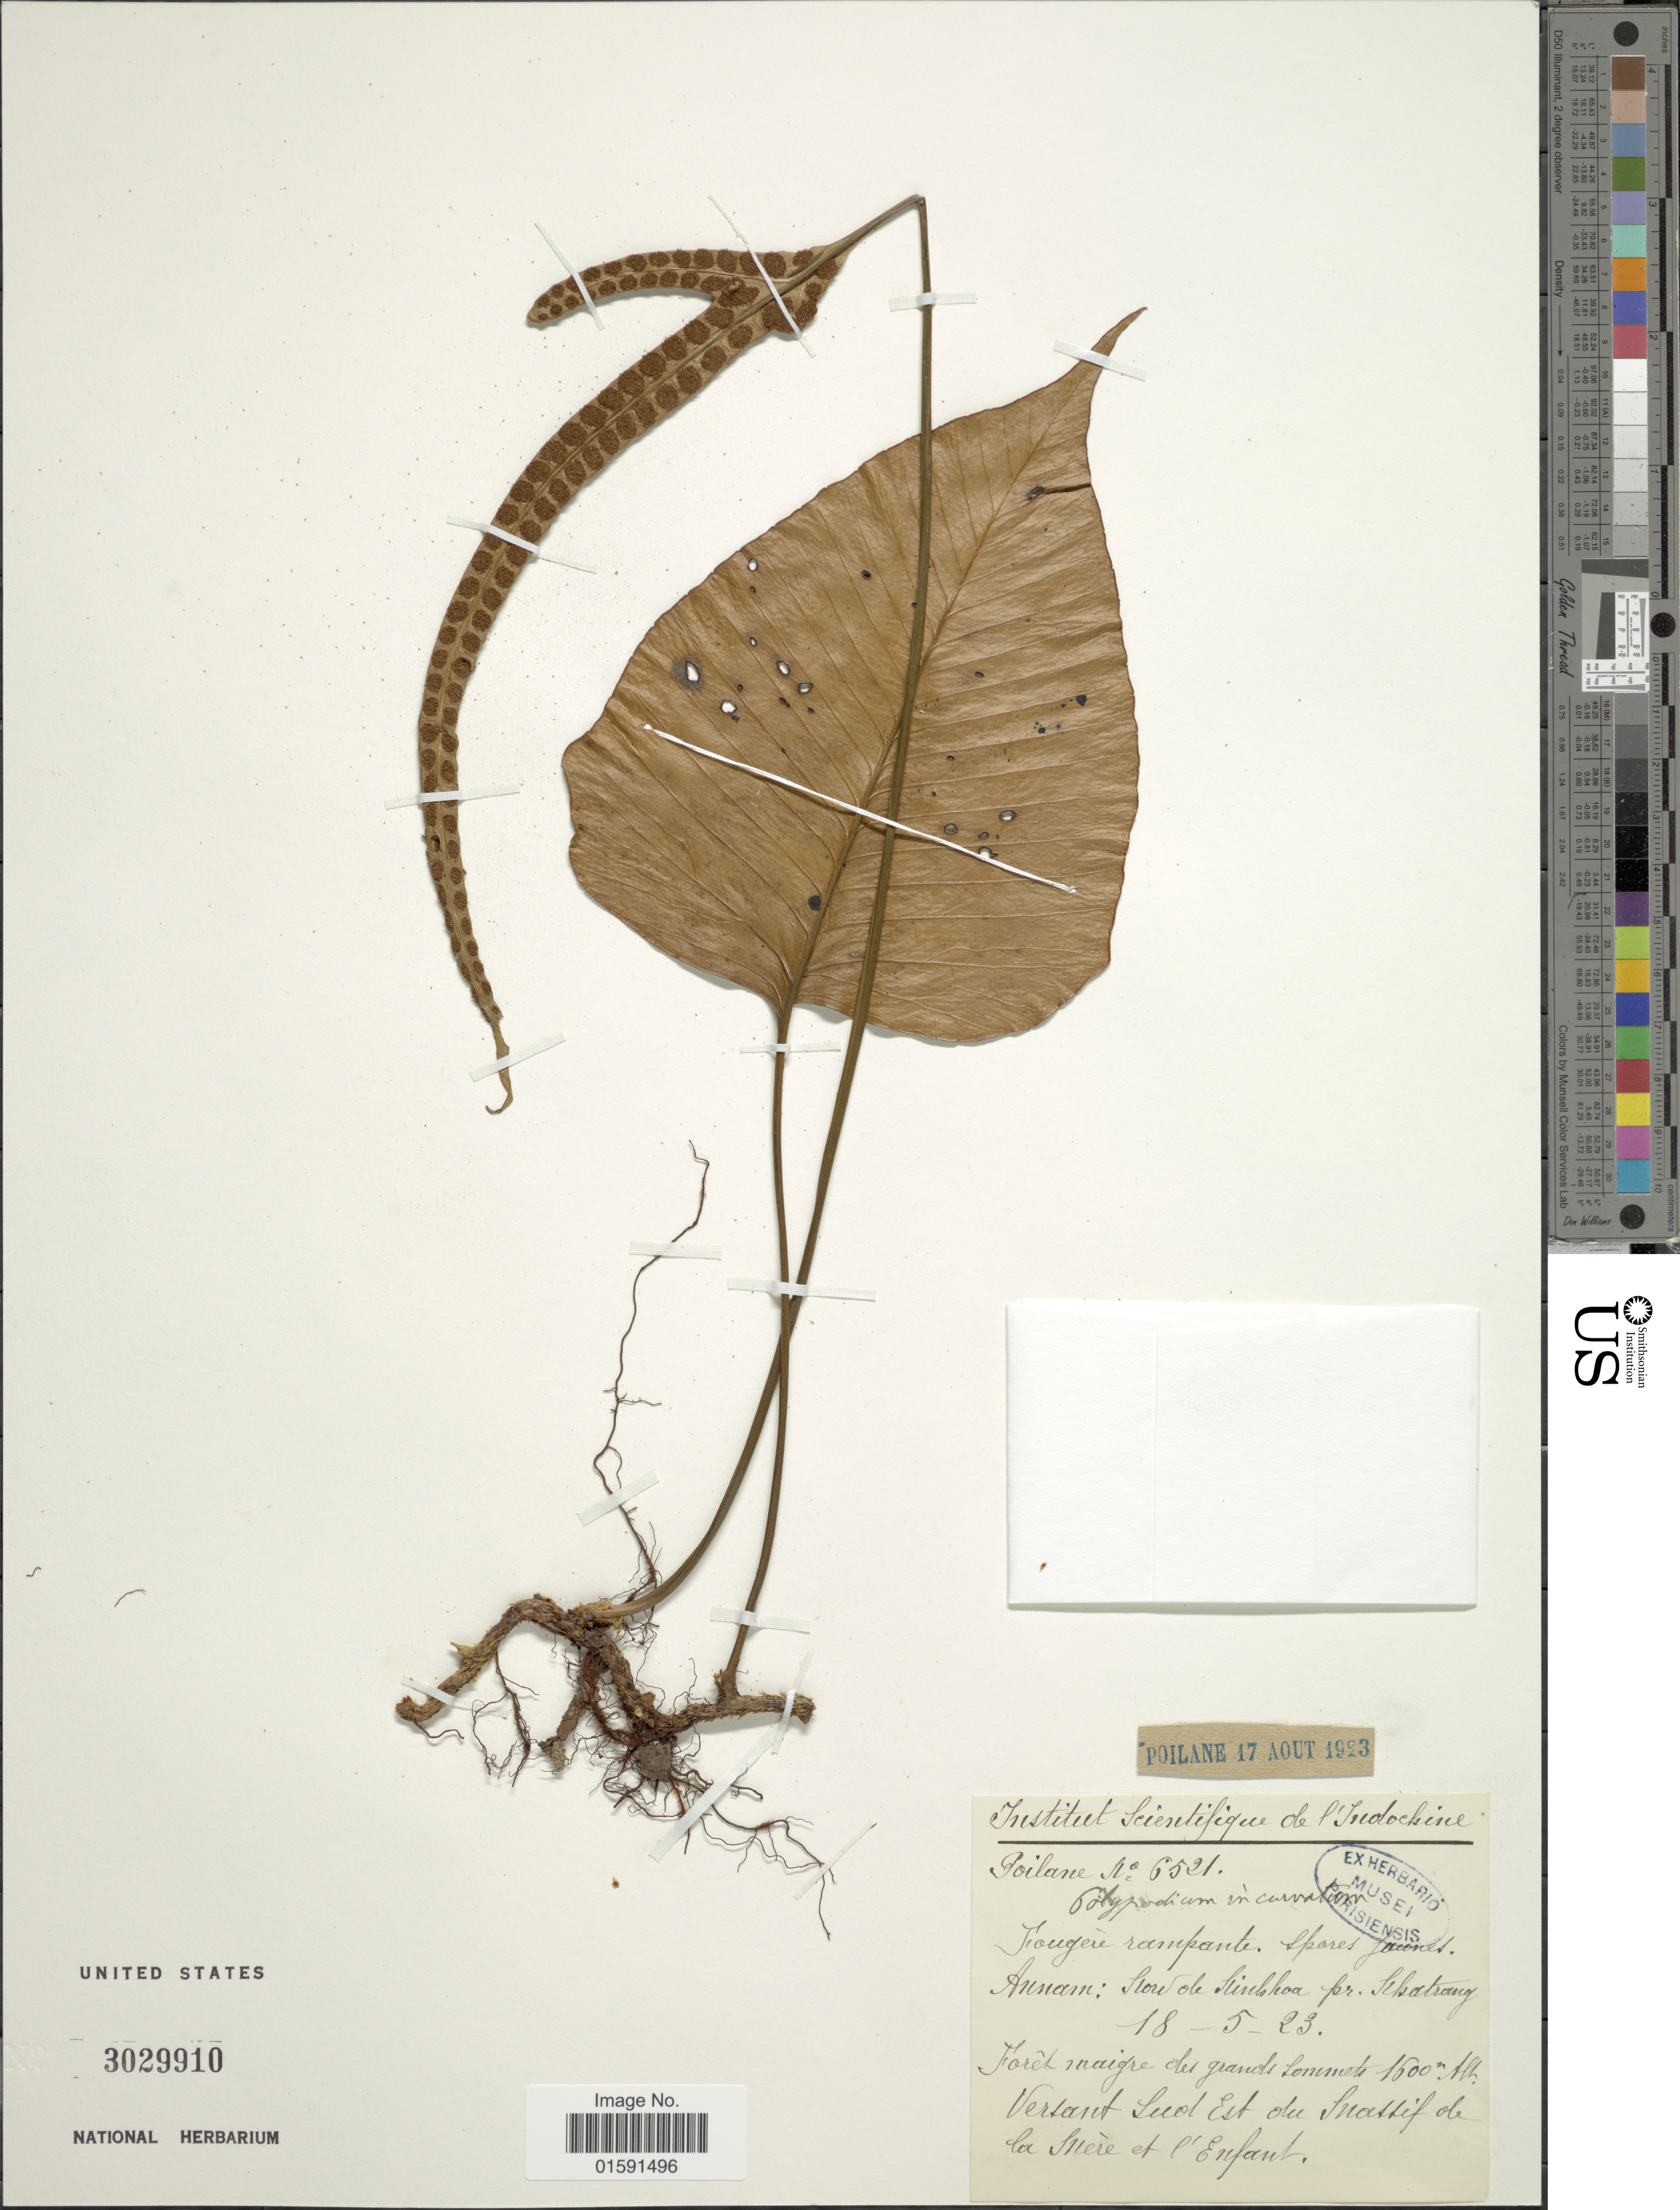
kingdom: Plantae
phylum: Tracheophyta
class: Polypodiopsida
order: Polypodiales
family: Polypodiaceae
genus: Selliguea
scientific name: Selliguea triloba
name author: (Houtt.) M.G. Price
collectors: ex herb. Mus. Paraensis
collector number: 6521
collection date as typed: Transcribed d/m/y: 18/5/23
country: Vietnam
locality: Annam: Mou de Minbre pr. Khanbang [interpreted]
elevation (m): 1500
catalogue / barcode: US 3029910